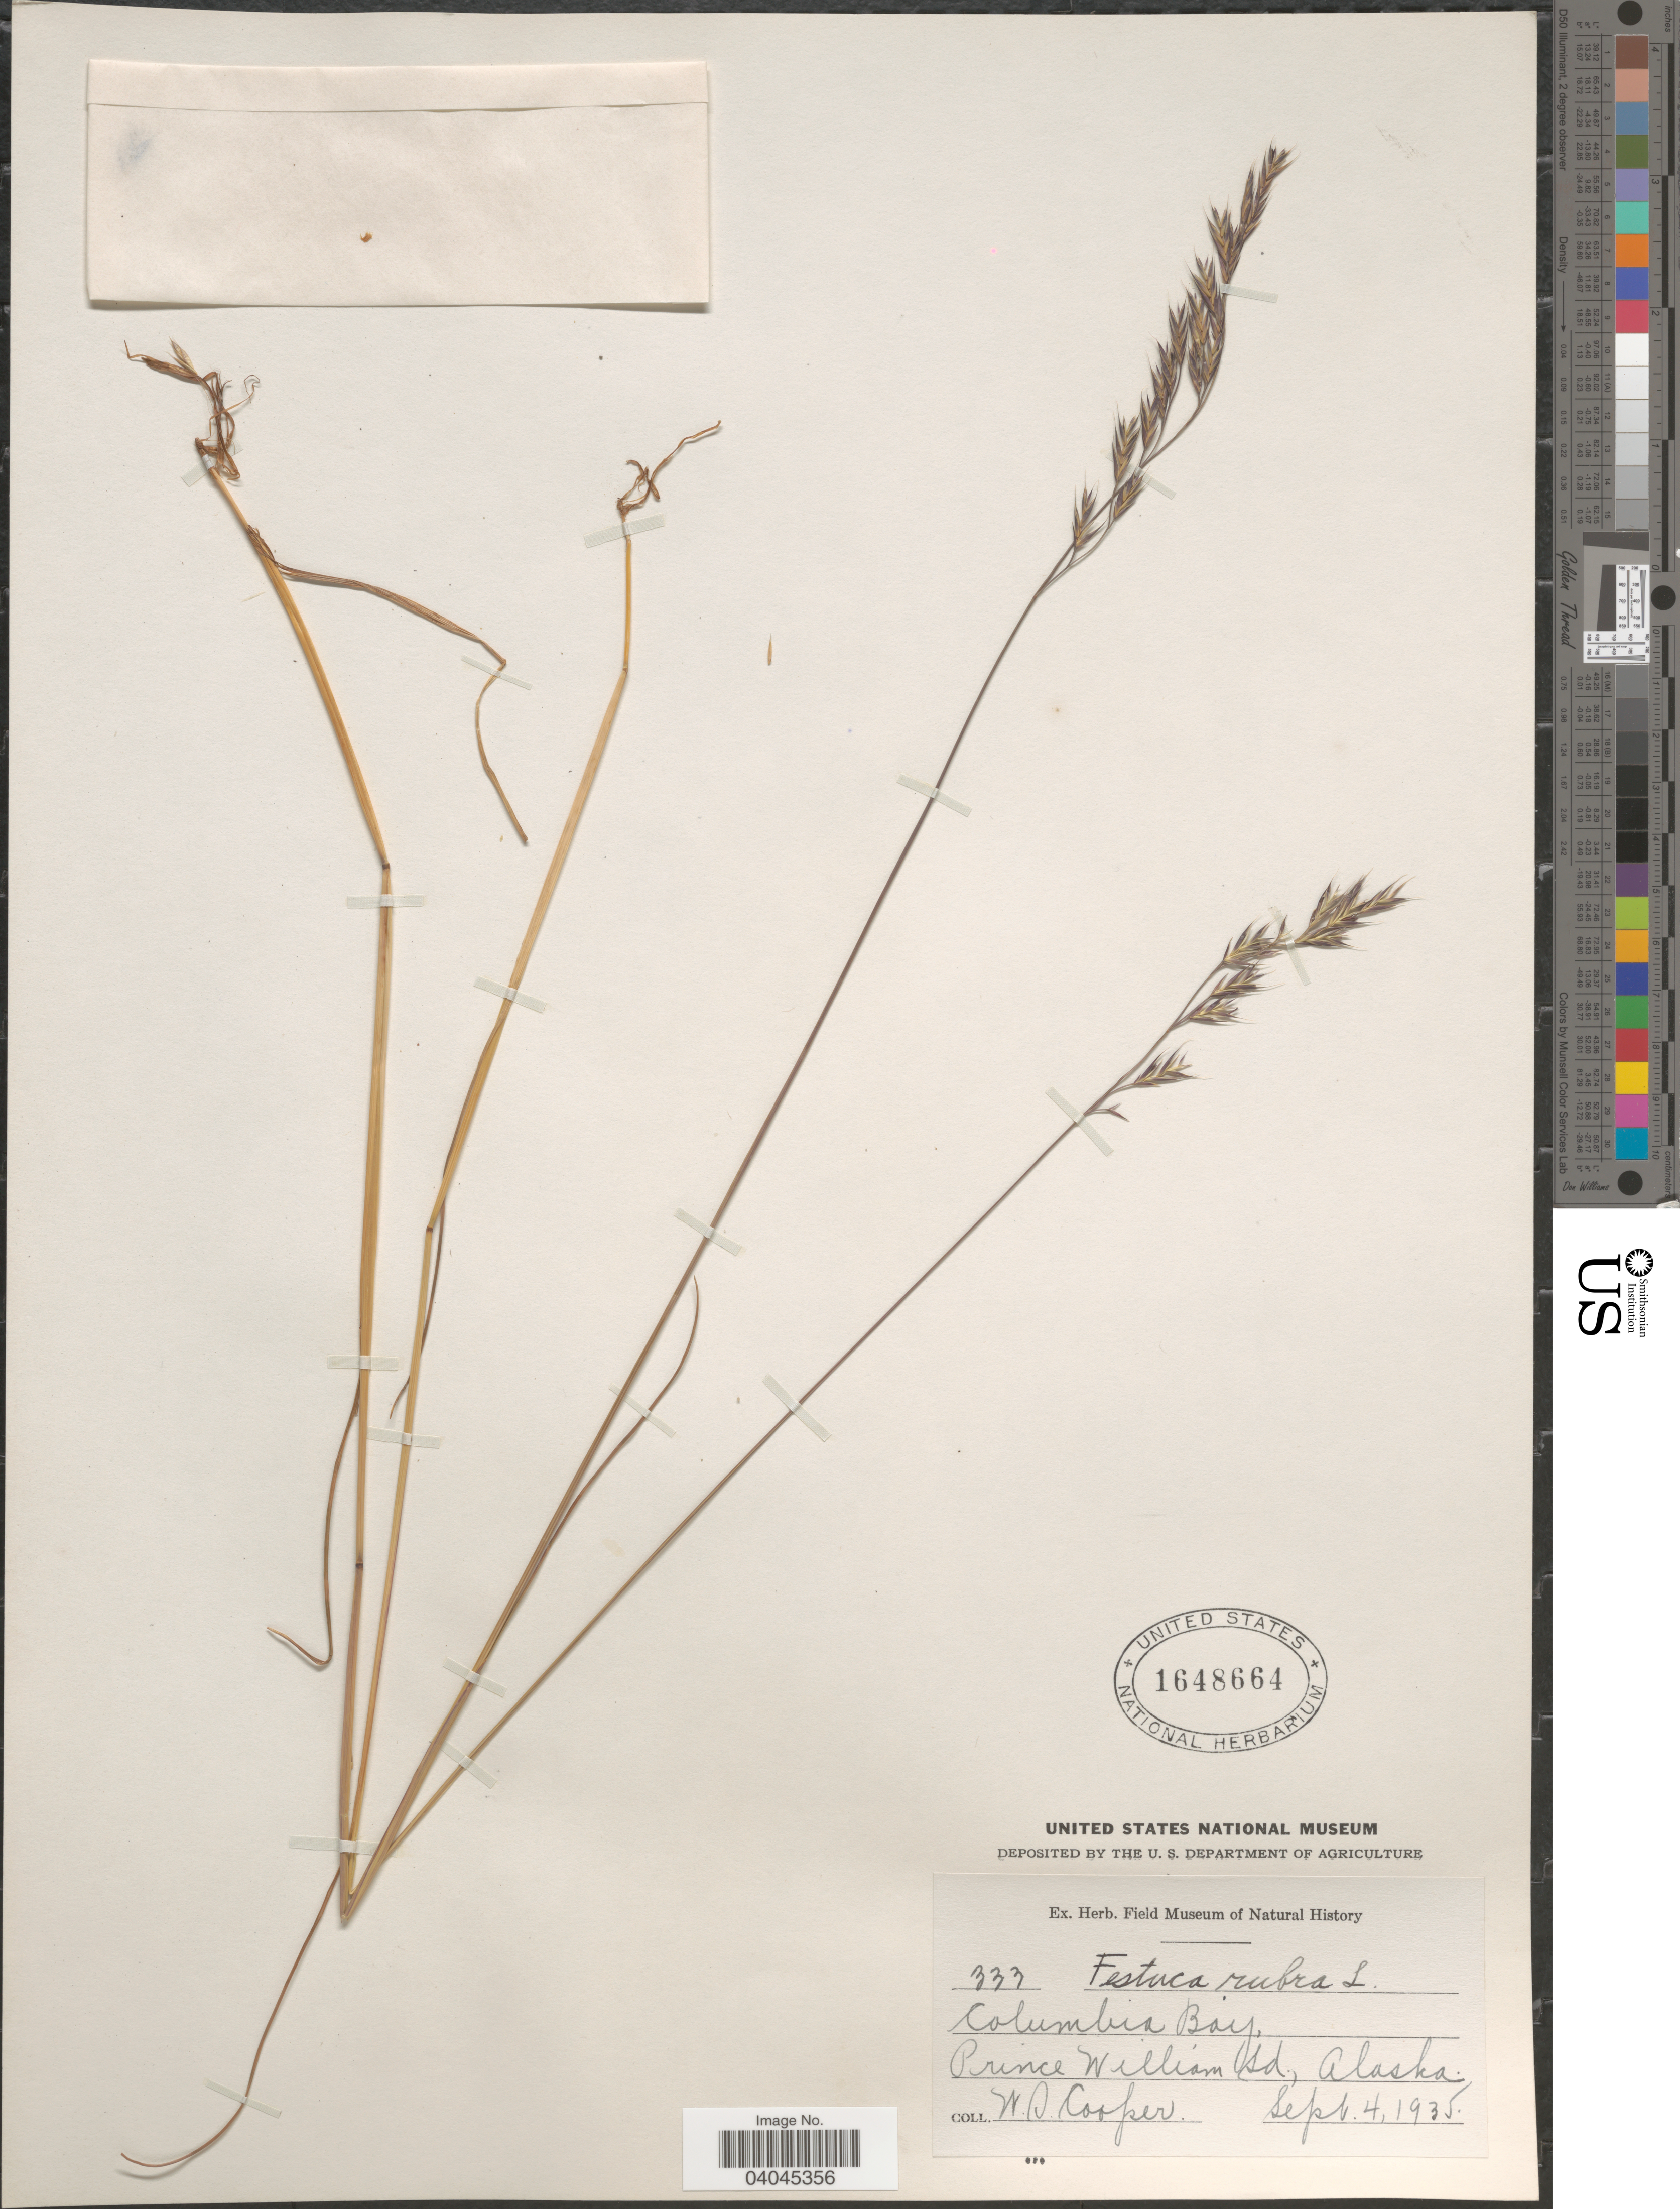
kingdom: Plantae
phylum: Tracheophyta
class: Liliopsida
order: Poales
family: Poaceae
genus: Festuca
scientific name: Festuca rubra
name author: L.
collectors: W. Cooper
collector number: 333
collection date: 1935-09-04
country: United States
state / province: Alaska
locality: Columbia Bay, Prince Willem Id.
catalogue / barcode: US 1648664